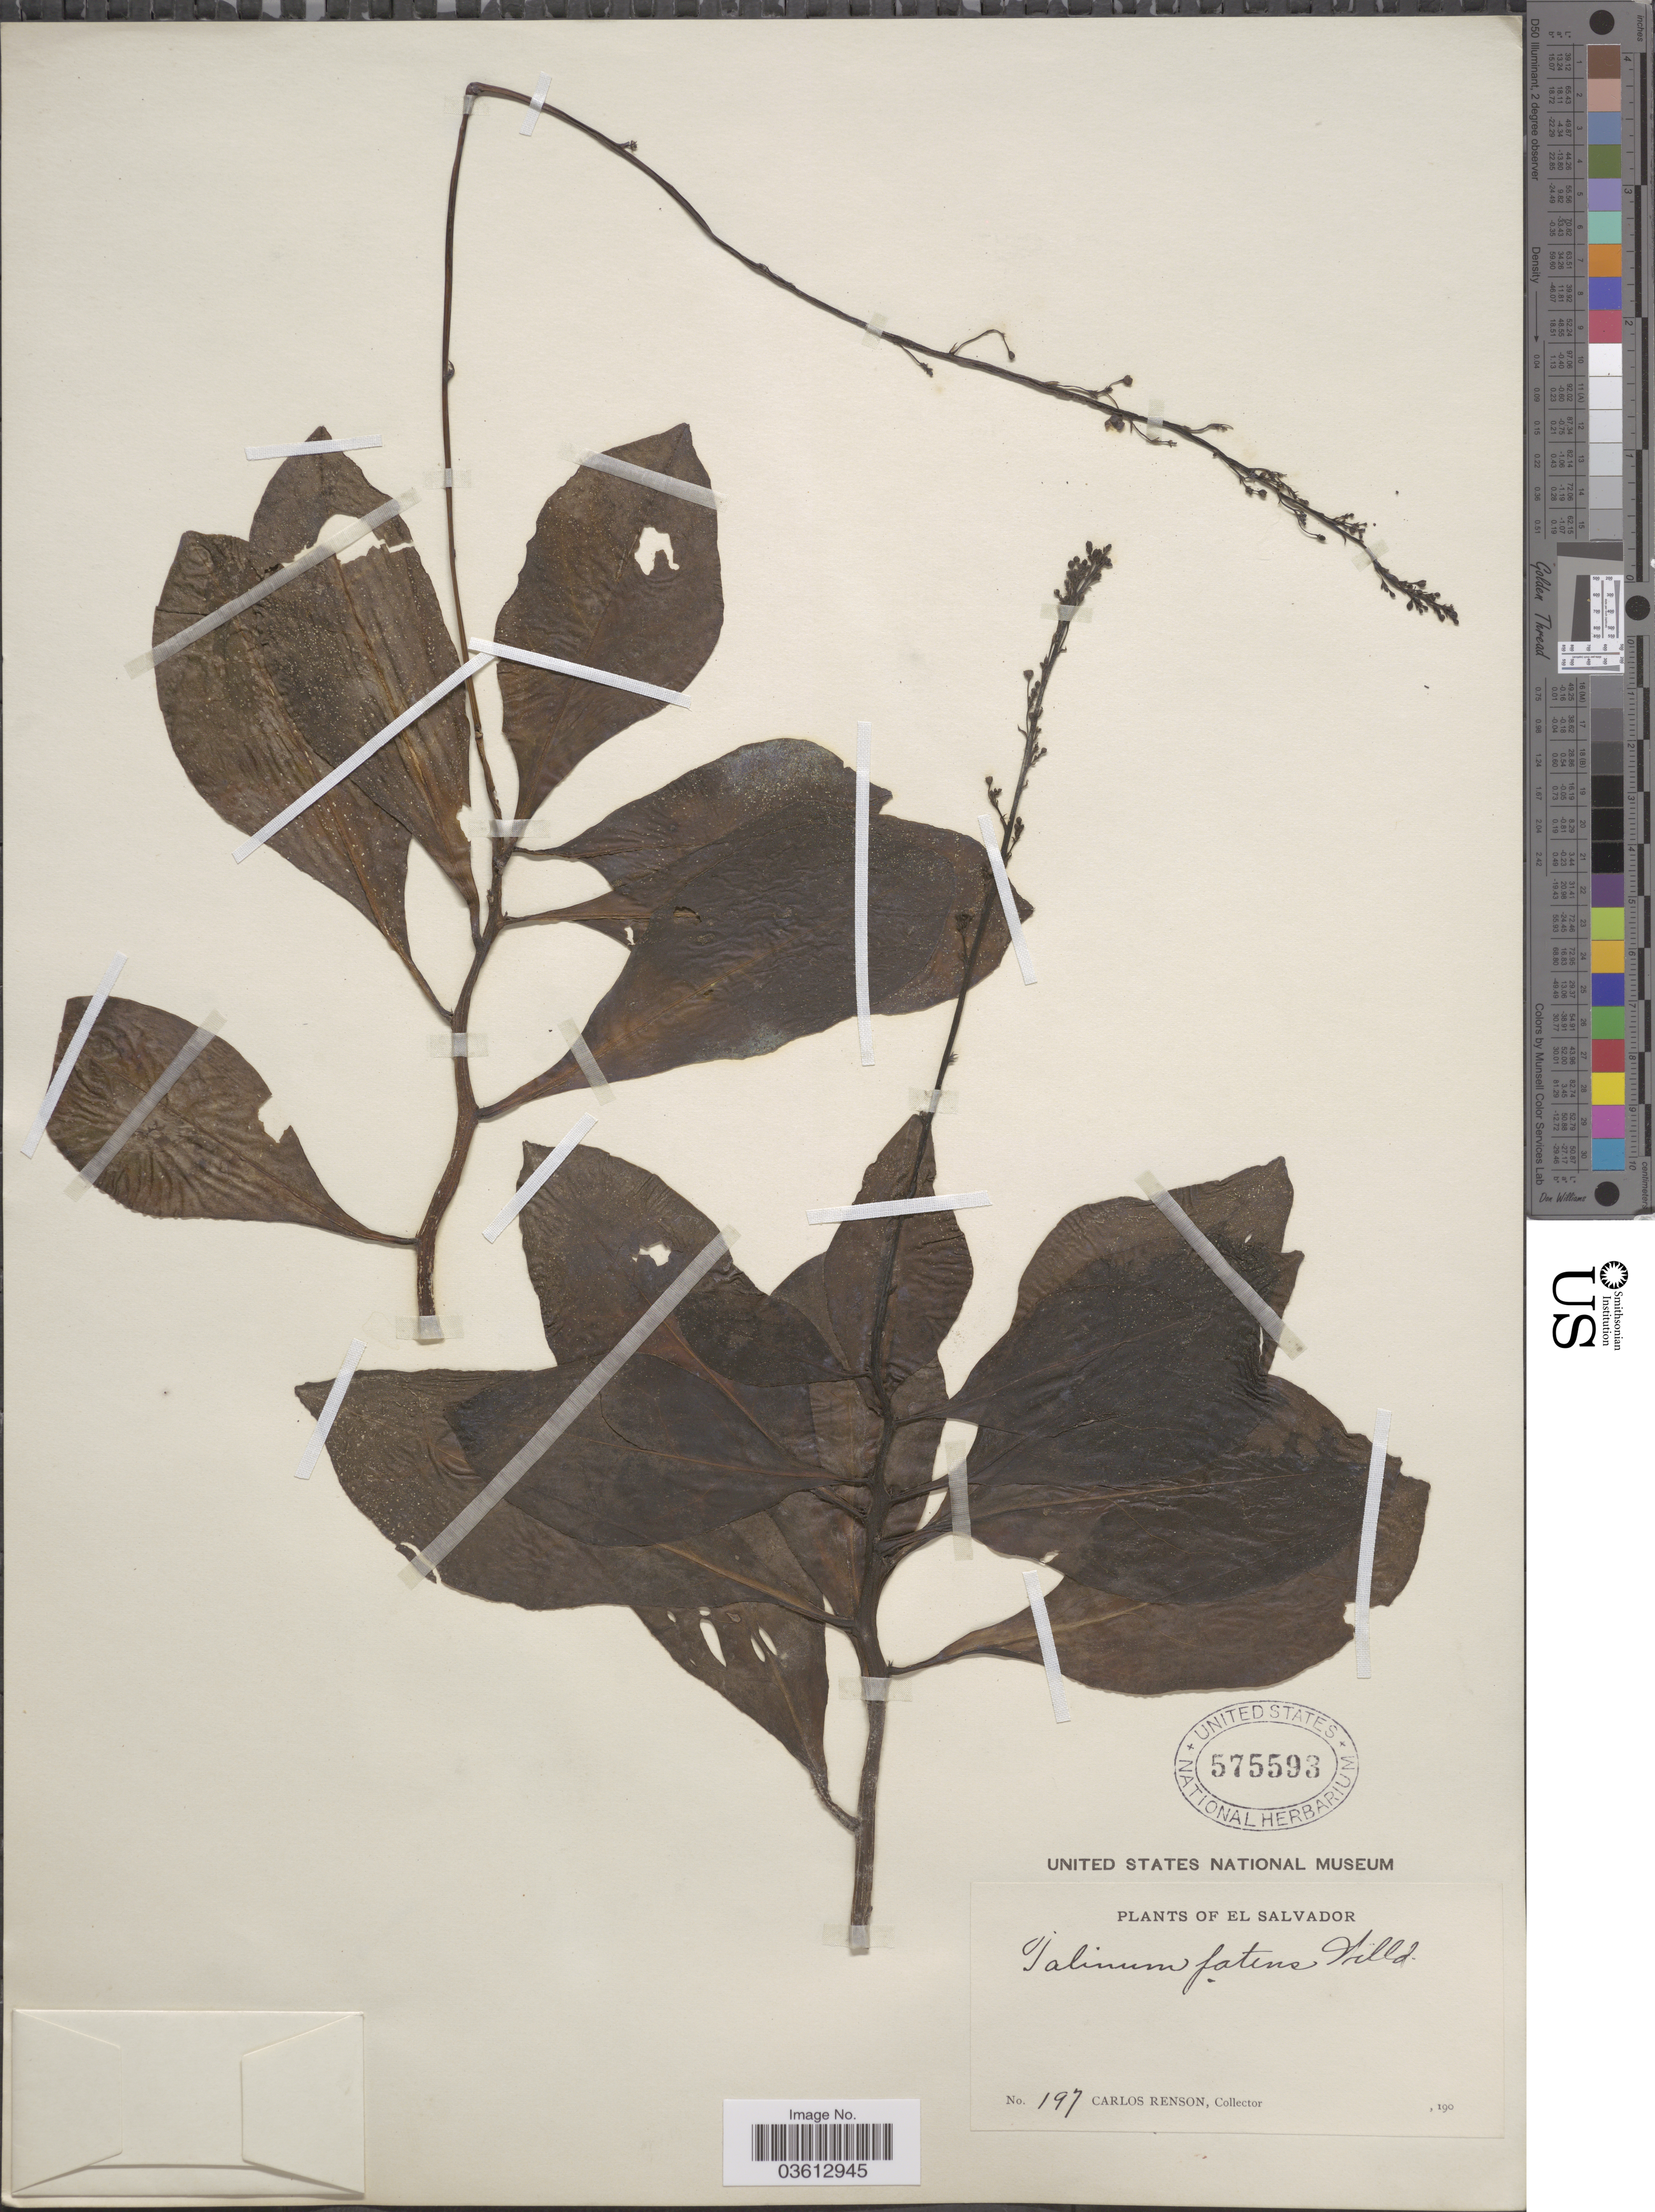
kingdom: Plantae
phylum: Tracheophyta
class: Magnoliopsida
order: Caryophyllales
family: Talinaceae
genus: Talinum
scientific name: Talinum paniculatum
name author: (Jacq.) Gaertn.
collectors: C. Renson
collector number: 197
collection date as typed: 190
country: El Salvador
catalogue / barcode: US 575593